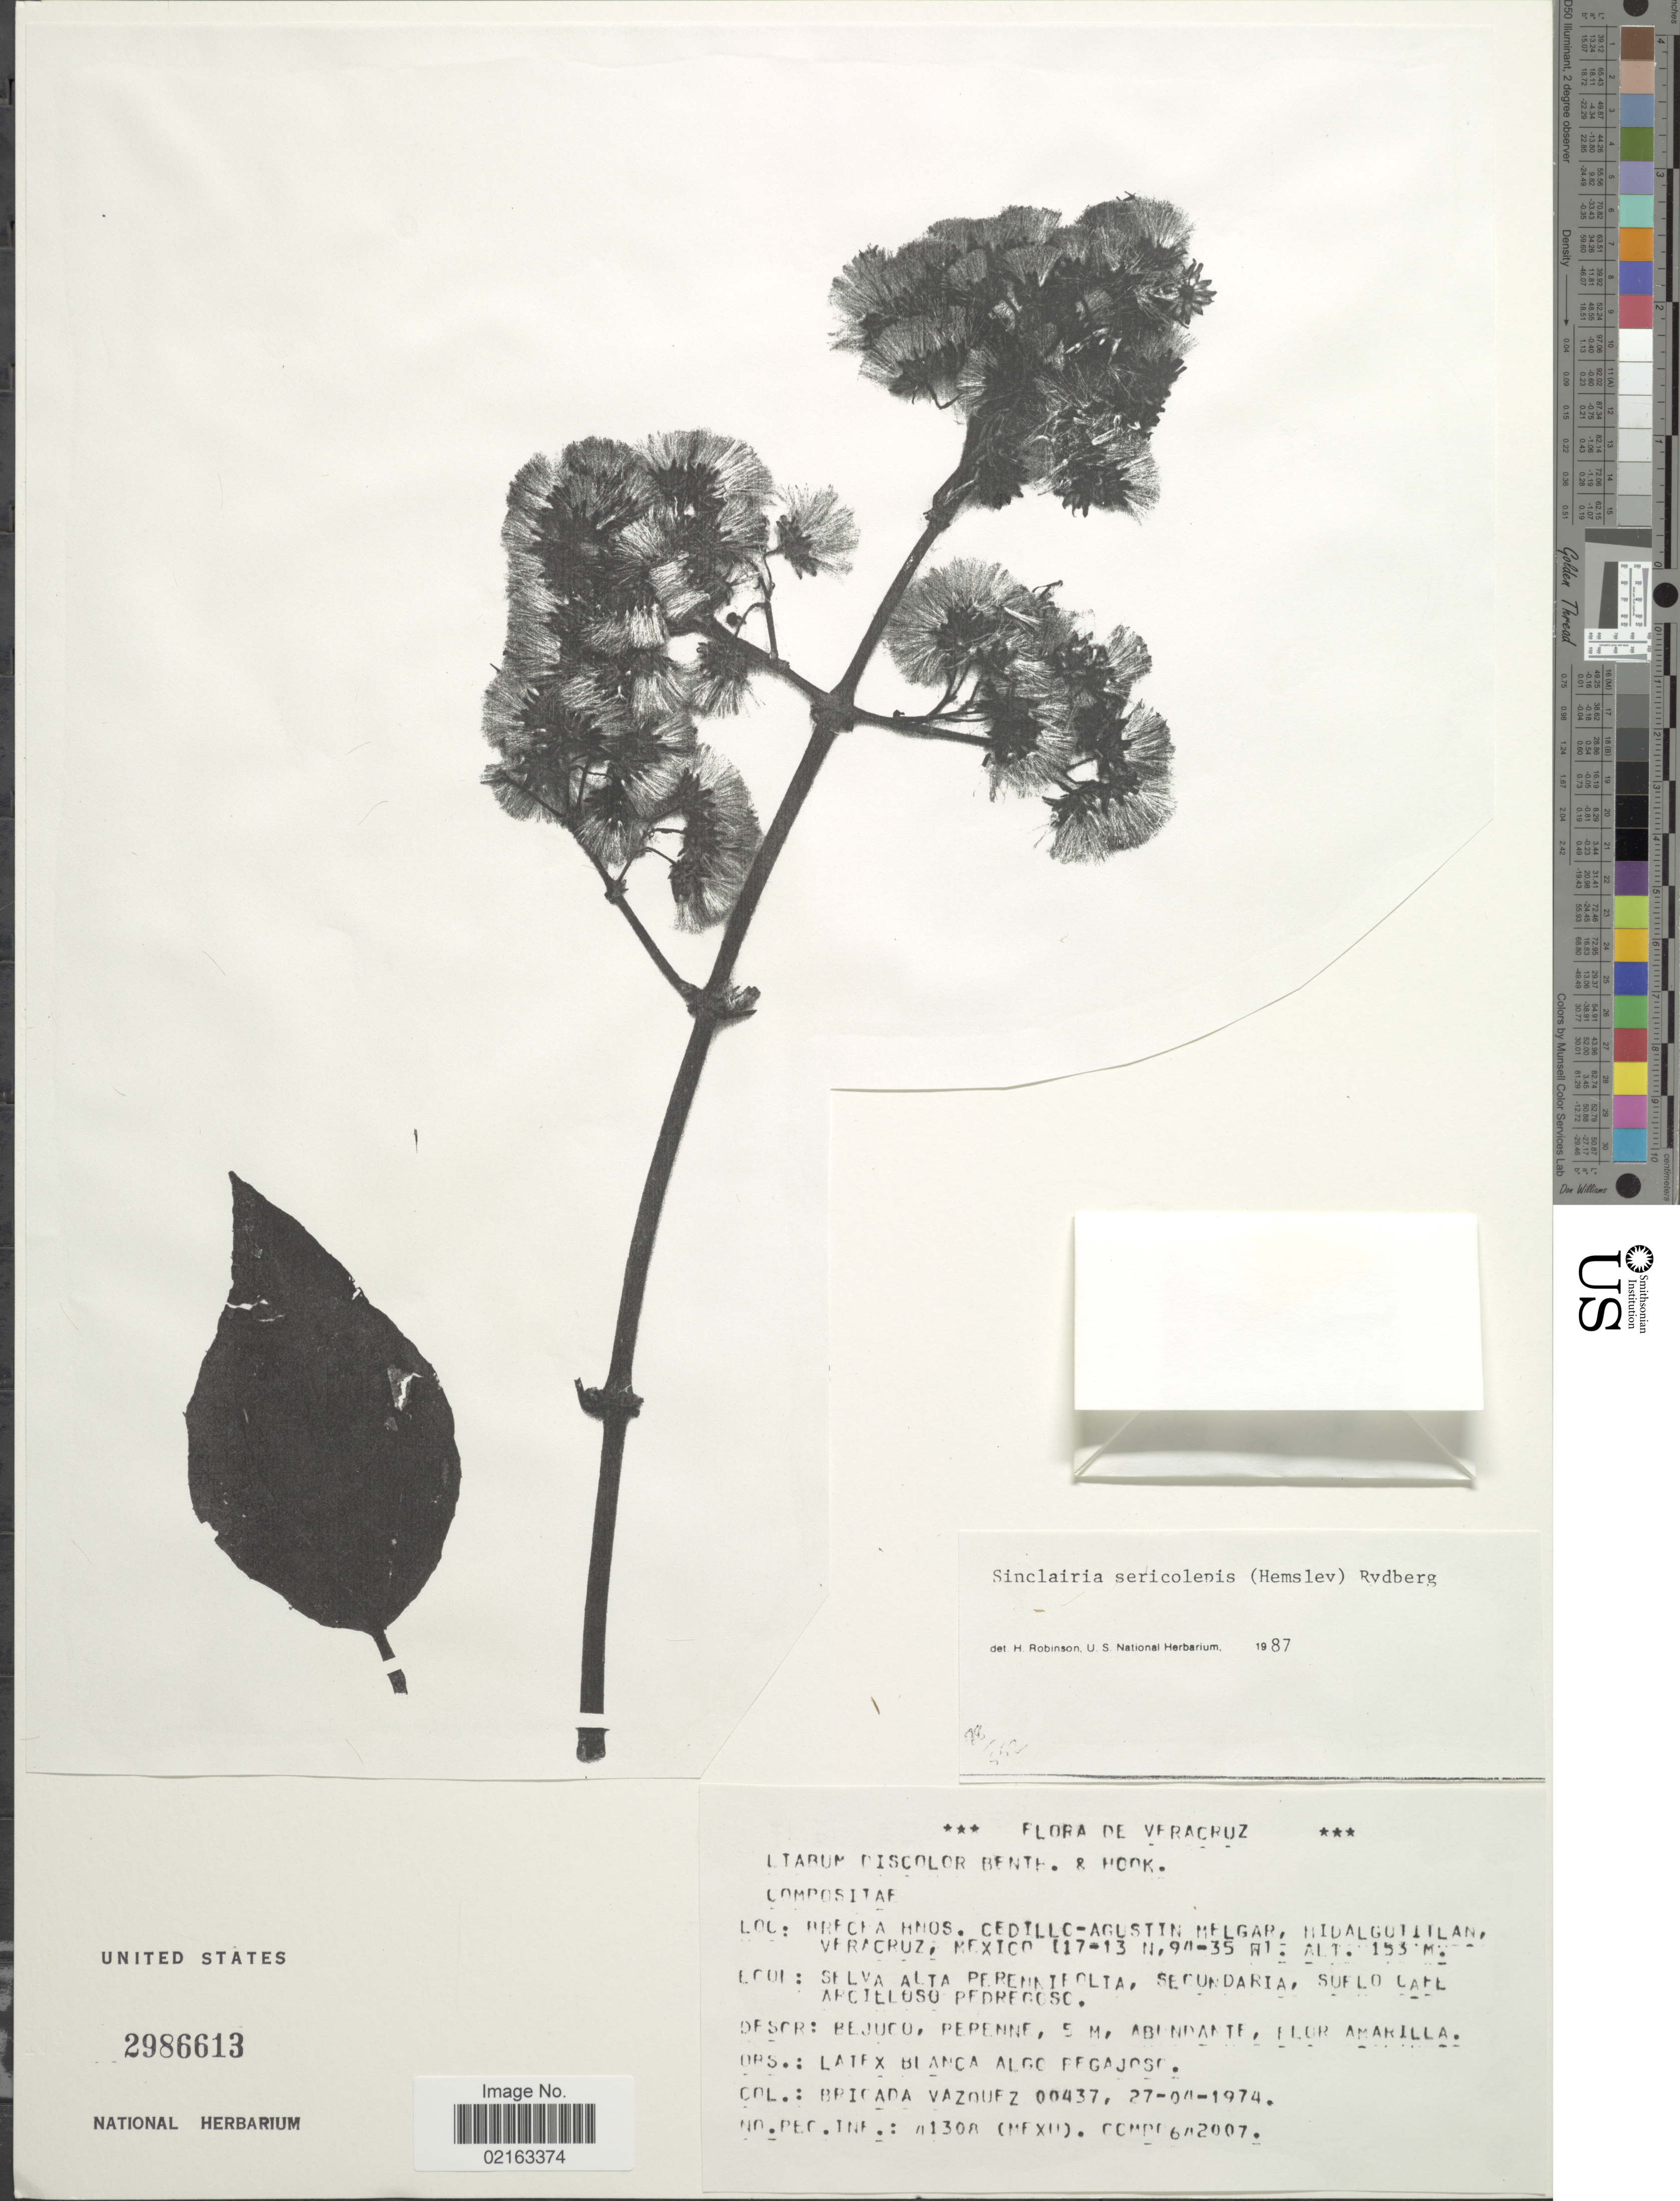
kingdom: Plantae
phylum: Tracheophyta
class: Magnoliopsida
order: Asterales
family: Asteraceae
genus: Sinclairia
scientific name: Sinclairia sericolepis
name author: (Hemsl.) Rydb.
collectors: B. Vazquez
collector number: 00437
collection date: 1974-04-27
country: Mexico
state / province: Veracruz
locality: Brecha Hnos. Cedillo-Agustin Melgar, Hidalgotitlan, Veracruz, Mexico.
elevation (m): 153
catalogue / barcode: US 2986613